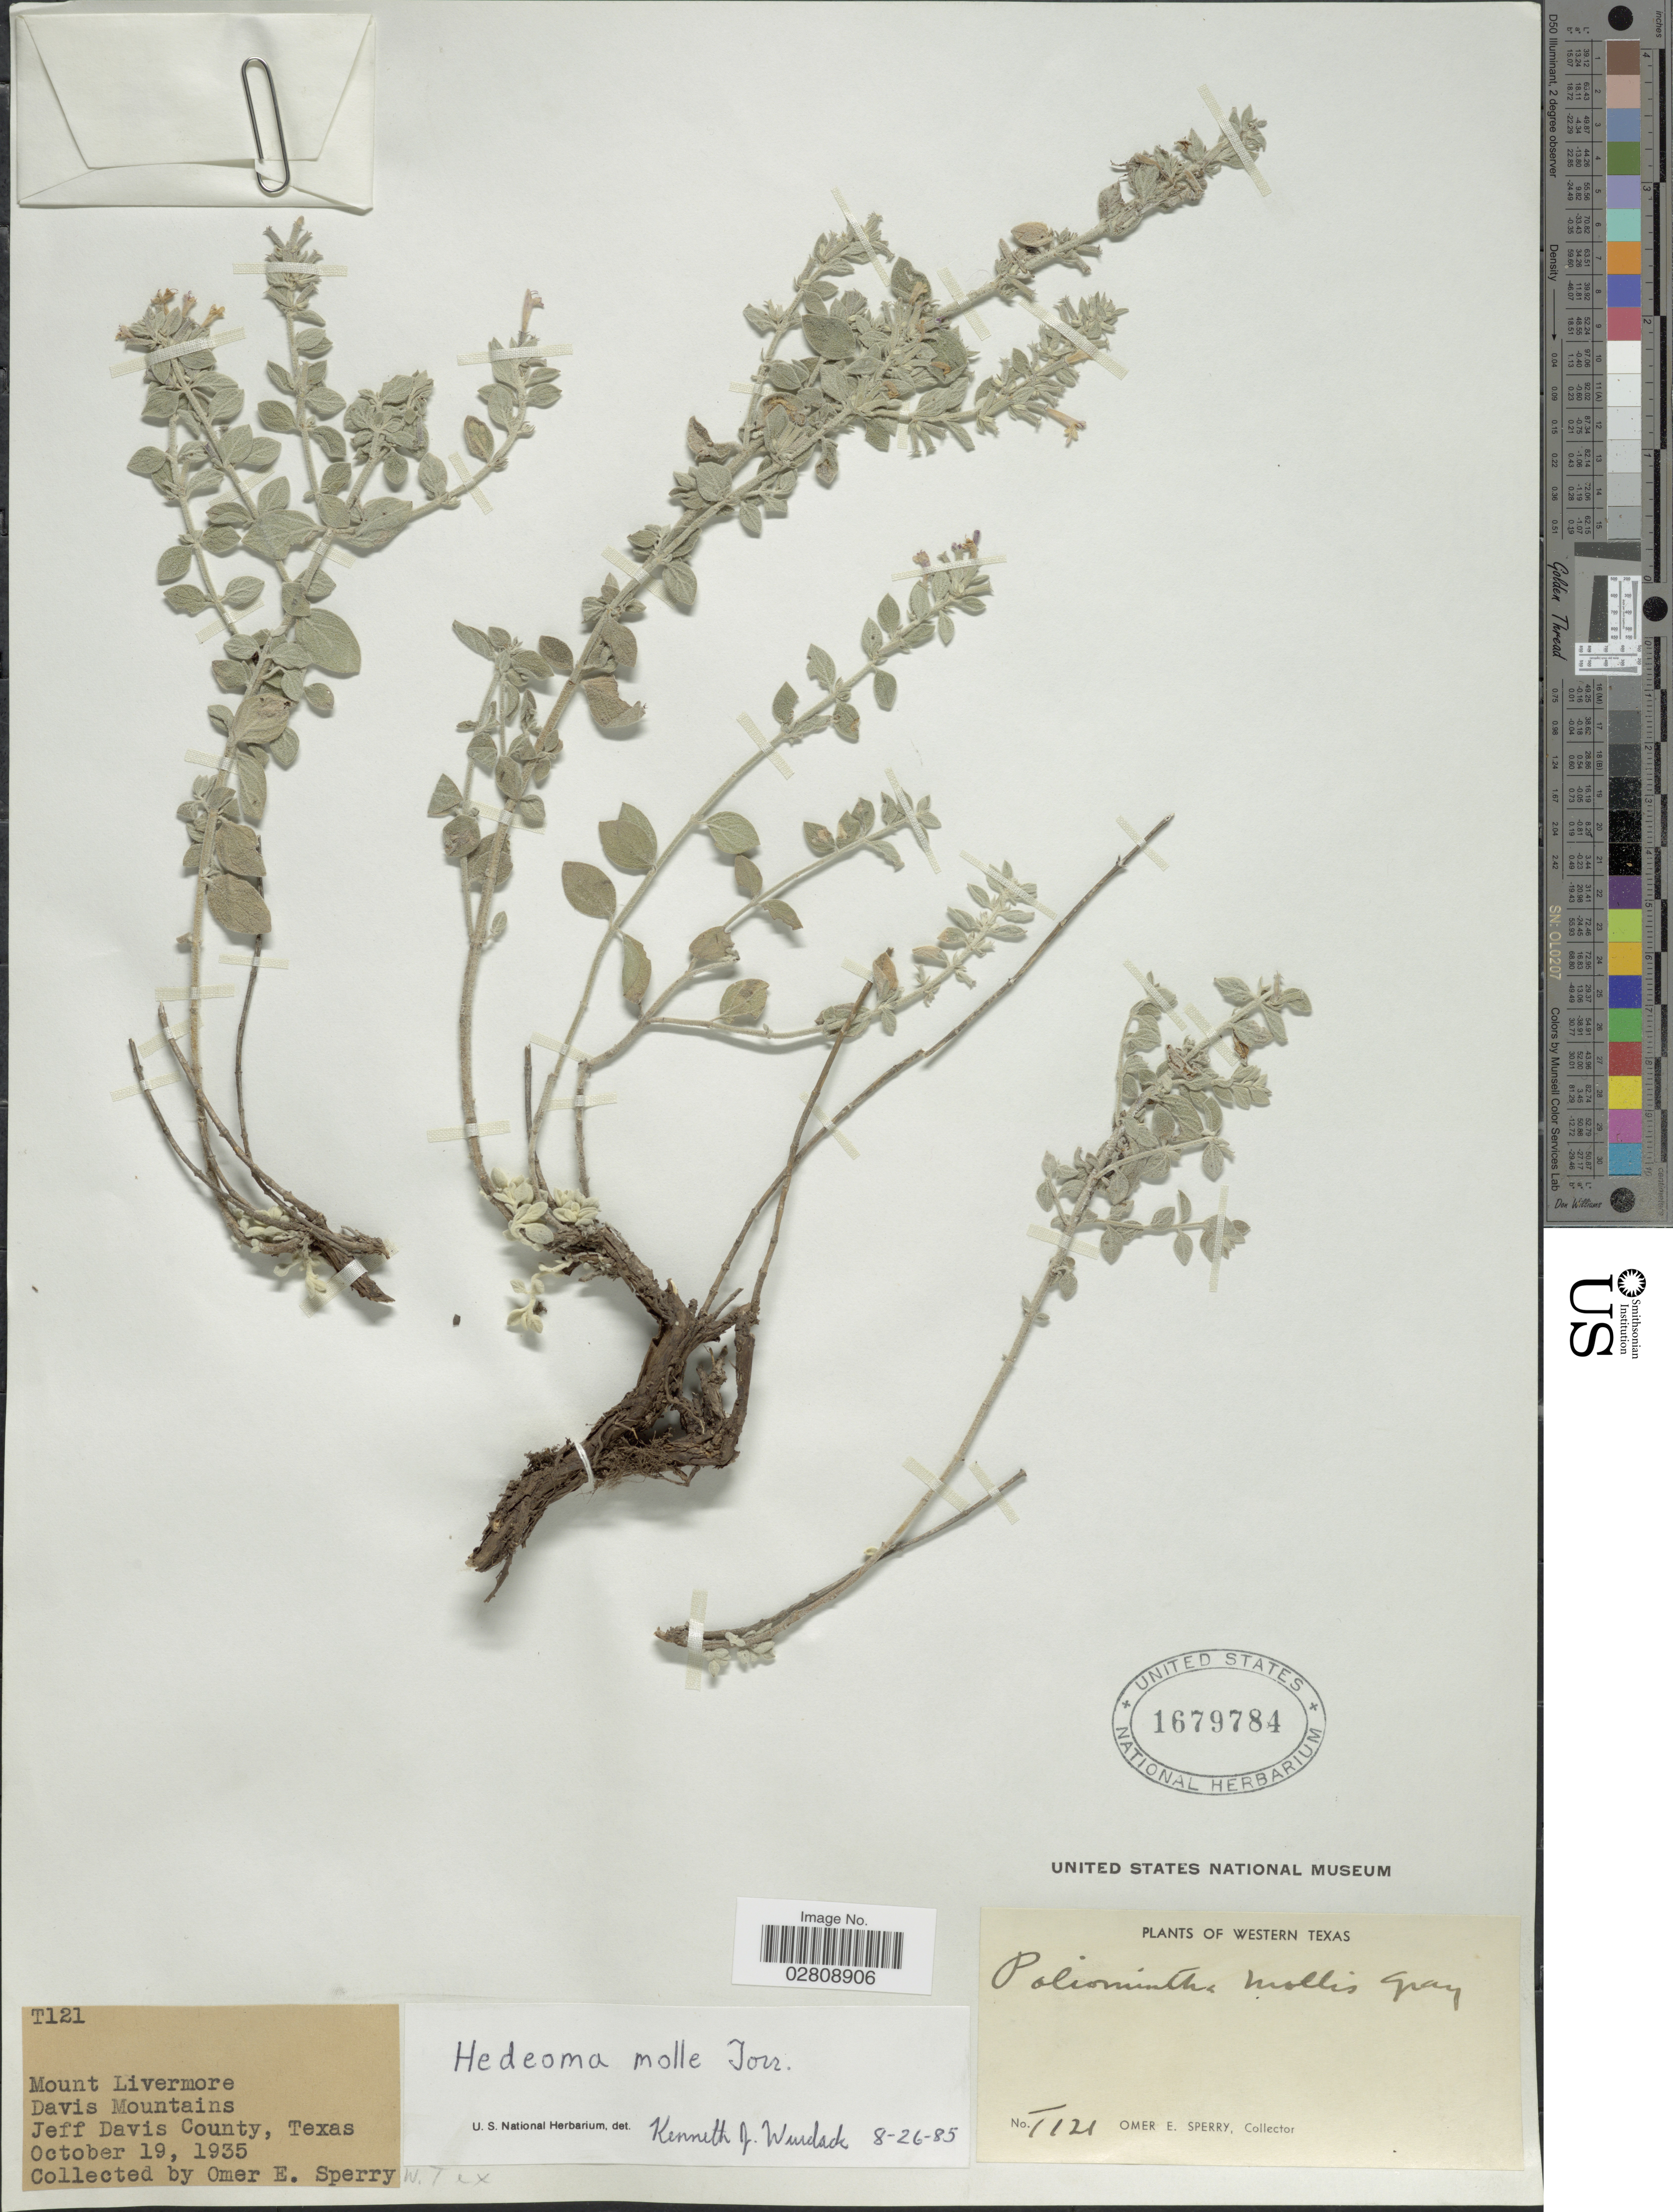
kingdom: Plantae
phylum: Tracheophyta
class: Magnoliopsida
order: Lamiales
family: Lamiaceae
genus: Hedeoma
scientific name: Hedeoma mollis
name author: Torr.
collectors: O. E. Sperry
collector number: T121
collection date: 1935-10-19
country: United States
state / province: Texas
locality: Western Texas. Mount Livermore. Davis Mountains. Jeff Davis County.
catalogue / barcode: US 1679784